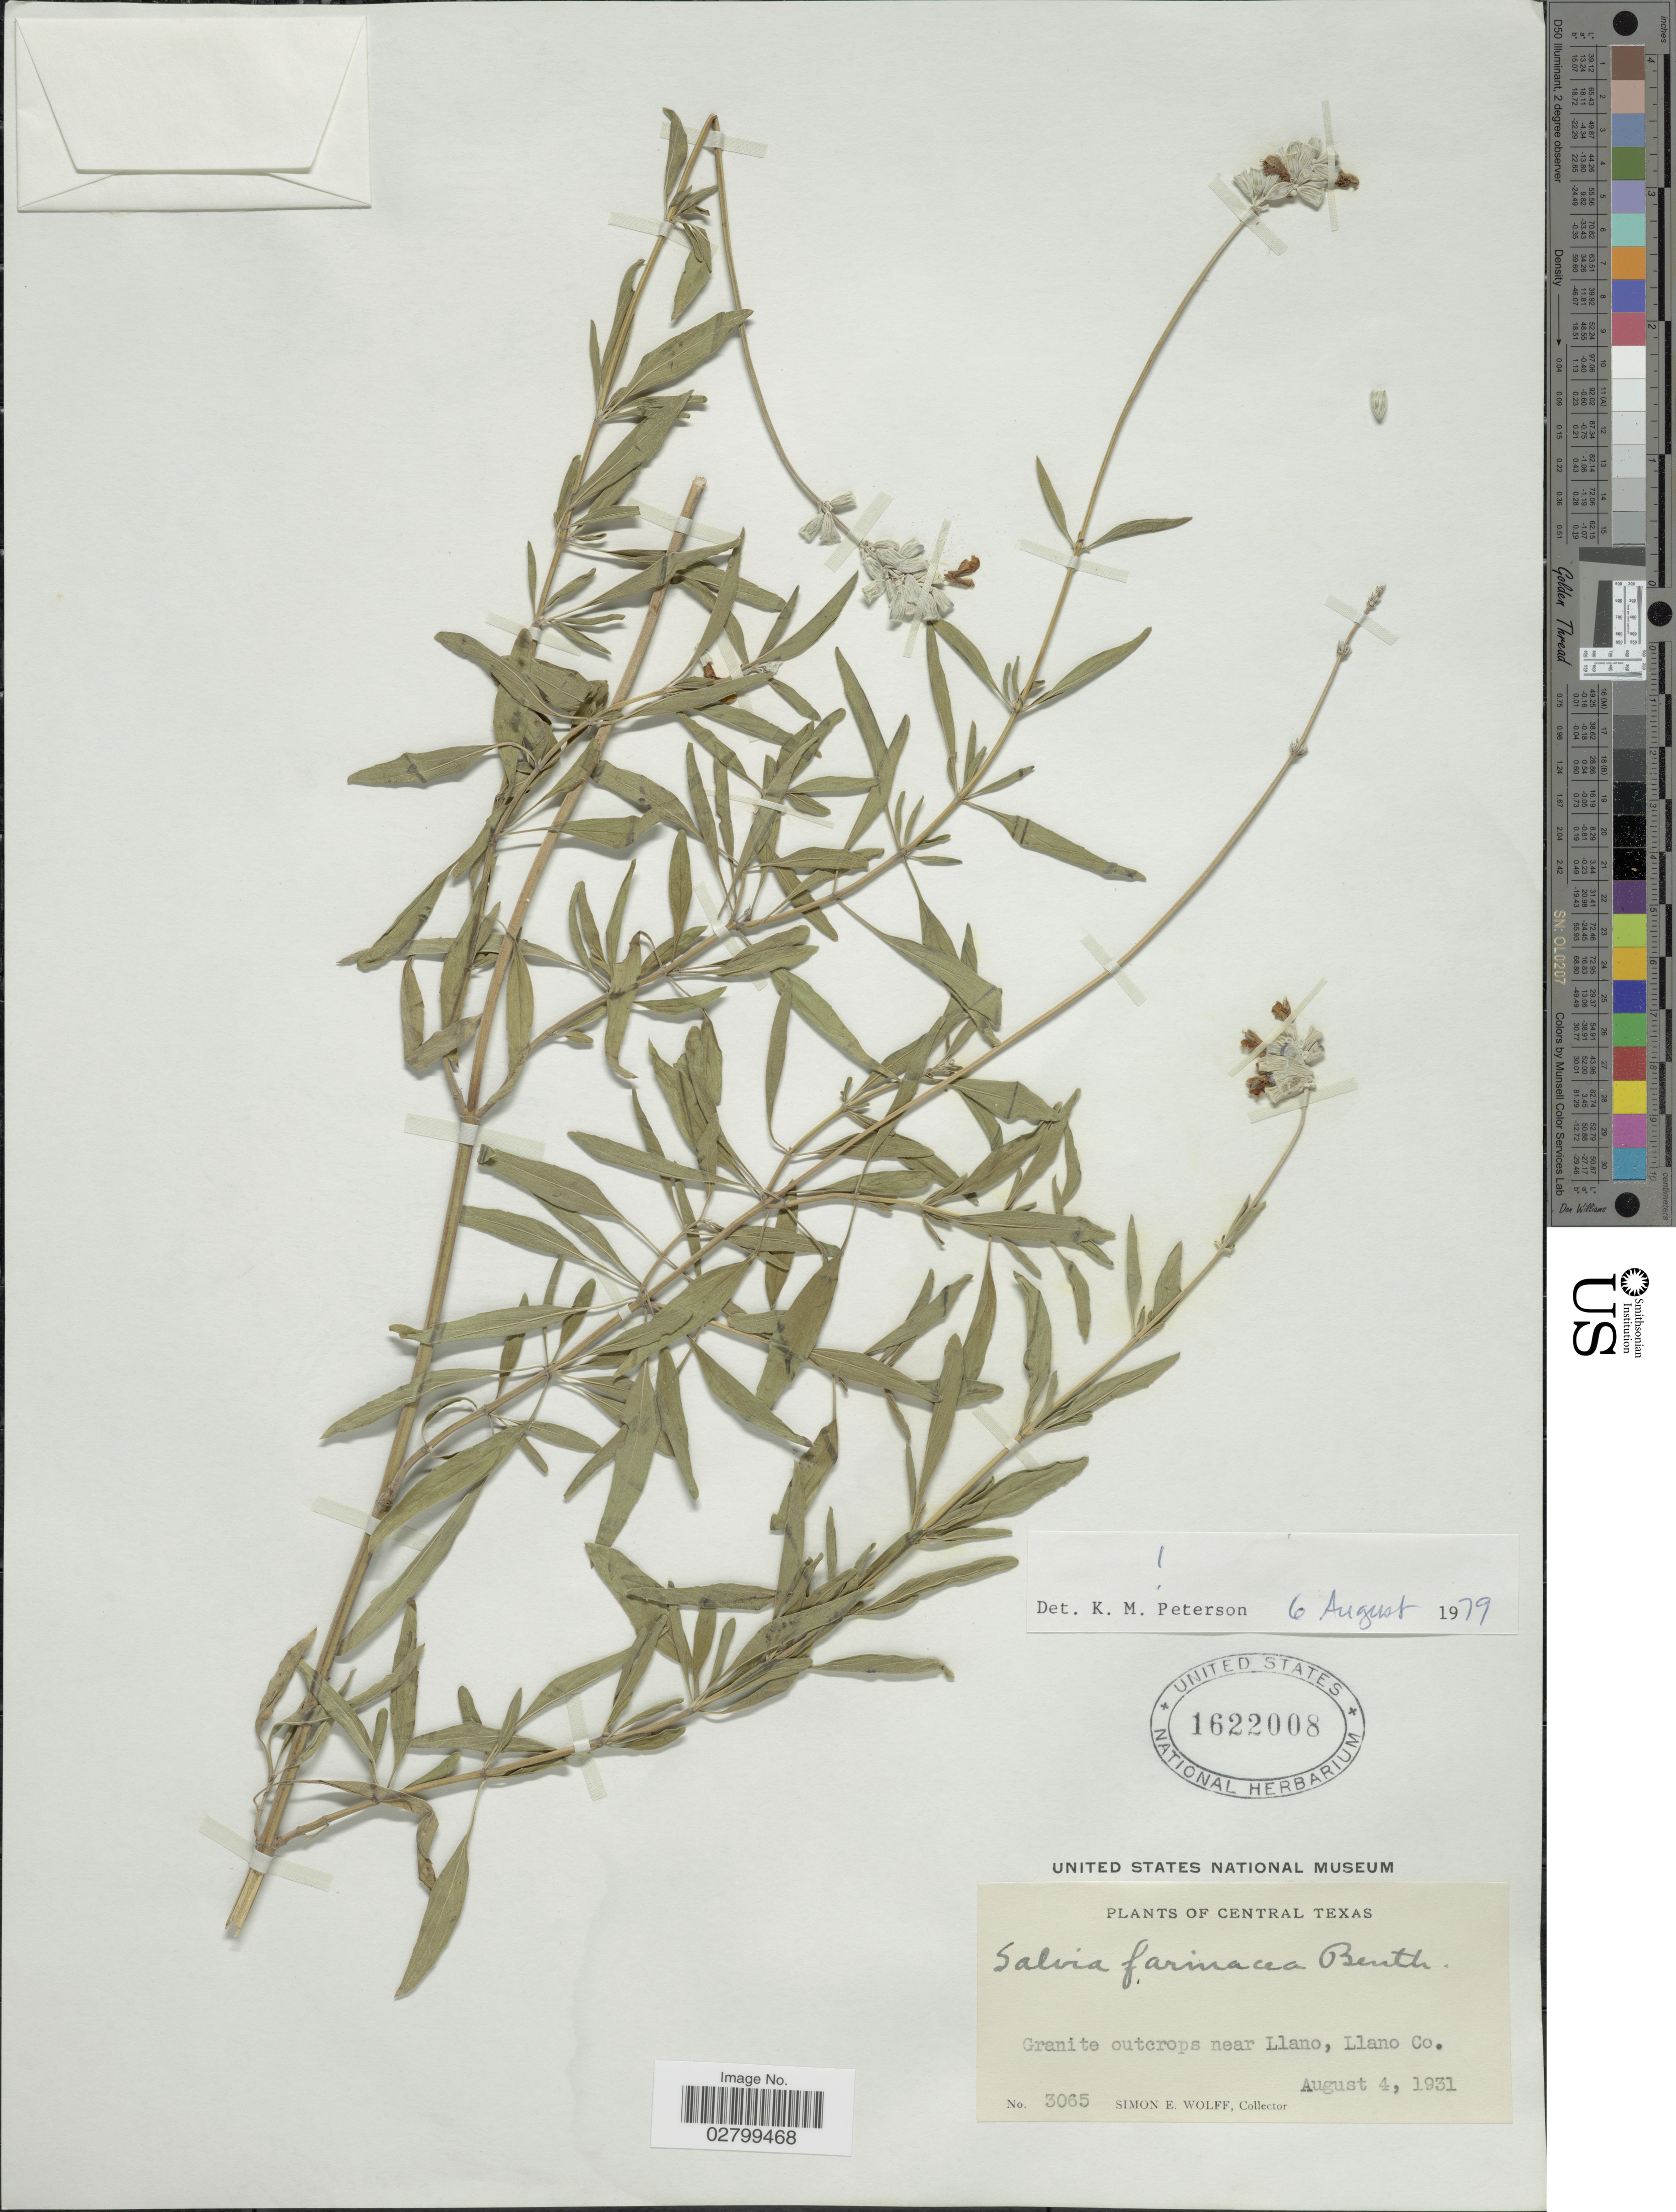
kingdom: Plantae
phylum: Tracheophyta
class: Magnoliopsida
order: Lamiales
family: Lamiaceae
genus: Salvia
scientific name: Salvia farinacea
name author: Benth.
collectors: S. E. Wolff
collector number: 3065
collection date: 1931-08-04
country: United States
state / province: Texas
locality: Central Texas. Granite outcrops near Llano, Llano Co.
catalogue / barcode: US 1622008